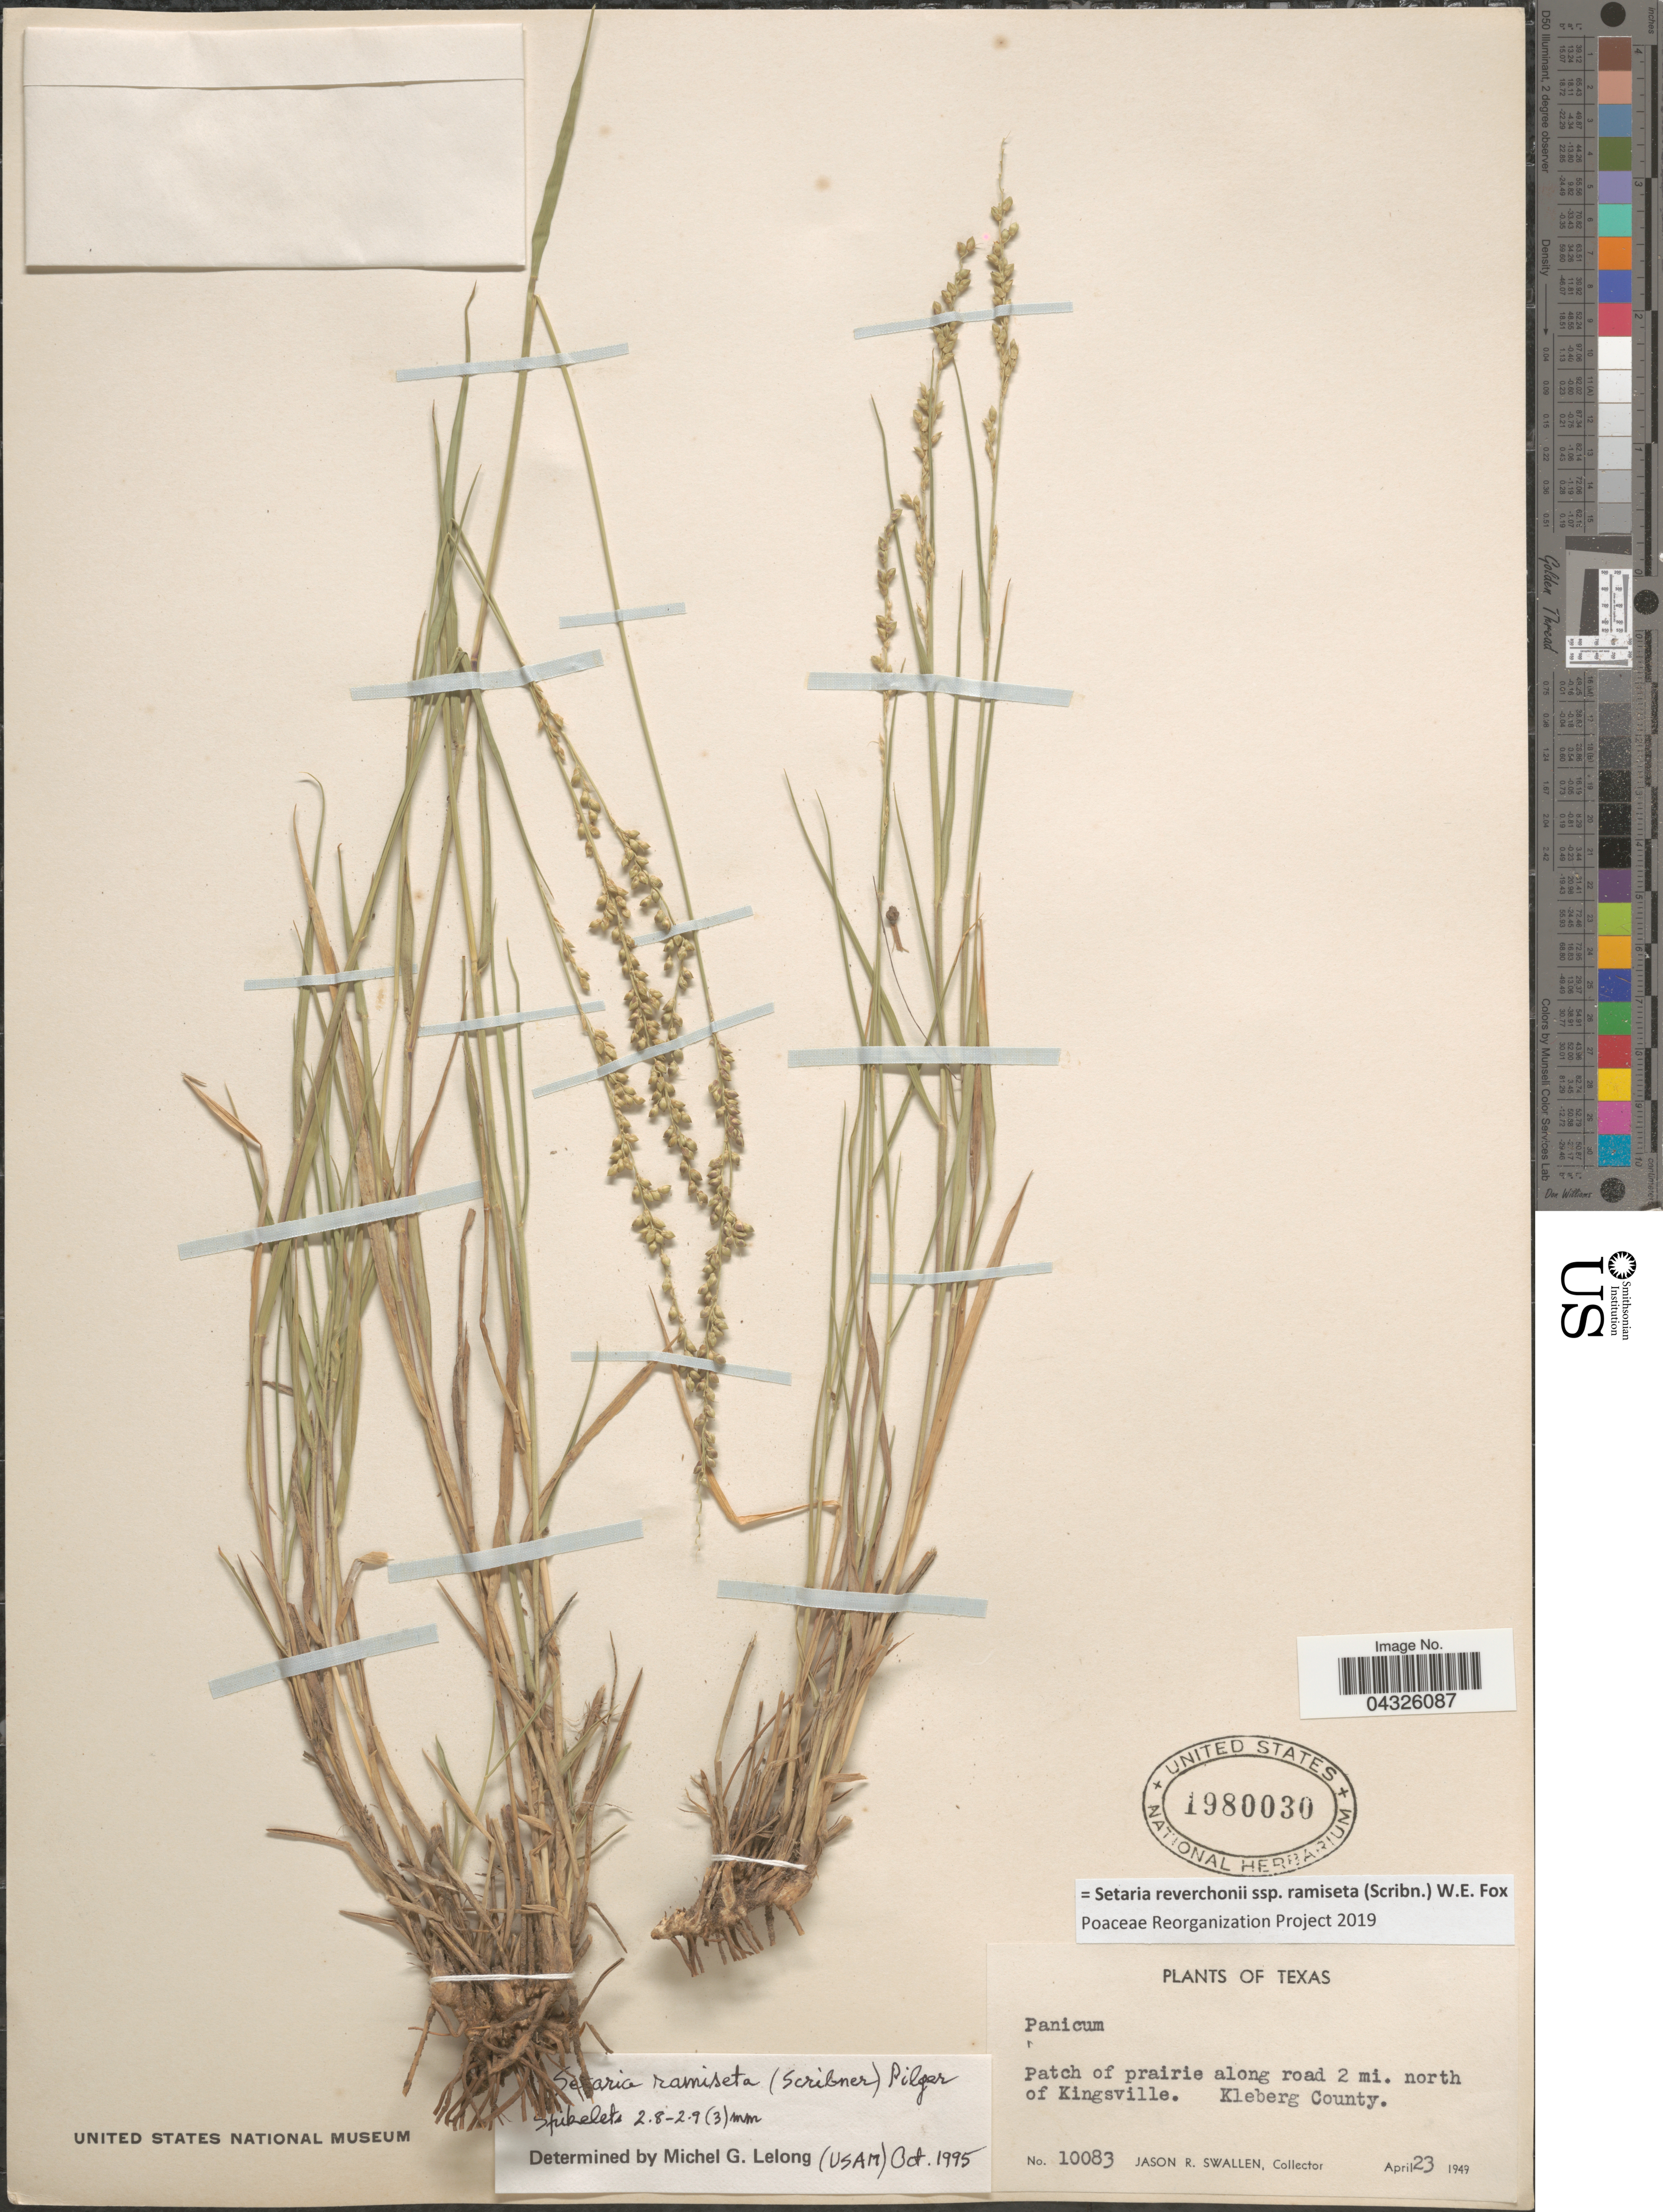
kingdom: Plantae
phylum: Tracheophyta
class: Liliopsida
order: Poales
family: Poaceae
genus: Setaria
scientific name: Setaria reverchonii subsp. ramiseta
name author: (Scribn.) W.E. Fox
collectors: J. R. Swallen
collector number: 10083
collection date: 1949-04-23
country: United States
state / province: Texas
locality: Patch of prairie along road 2 mi. north of Kingsville. Kleberg County.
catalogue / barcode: US 1980030